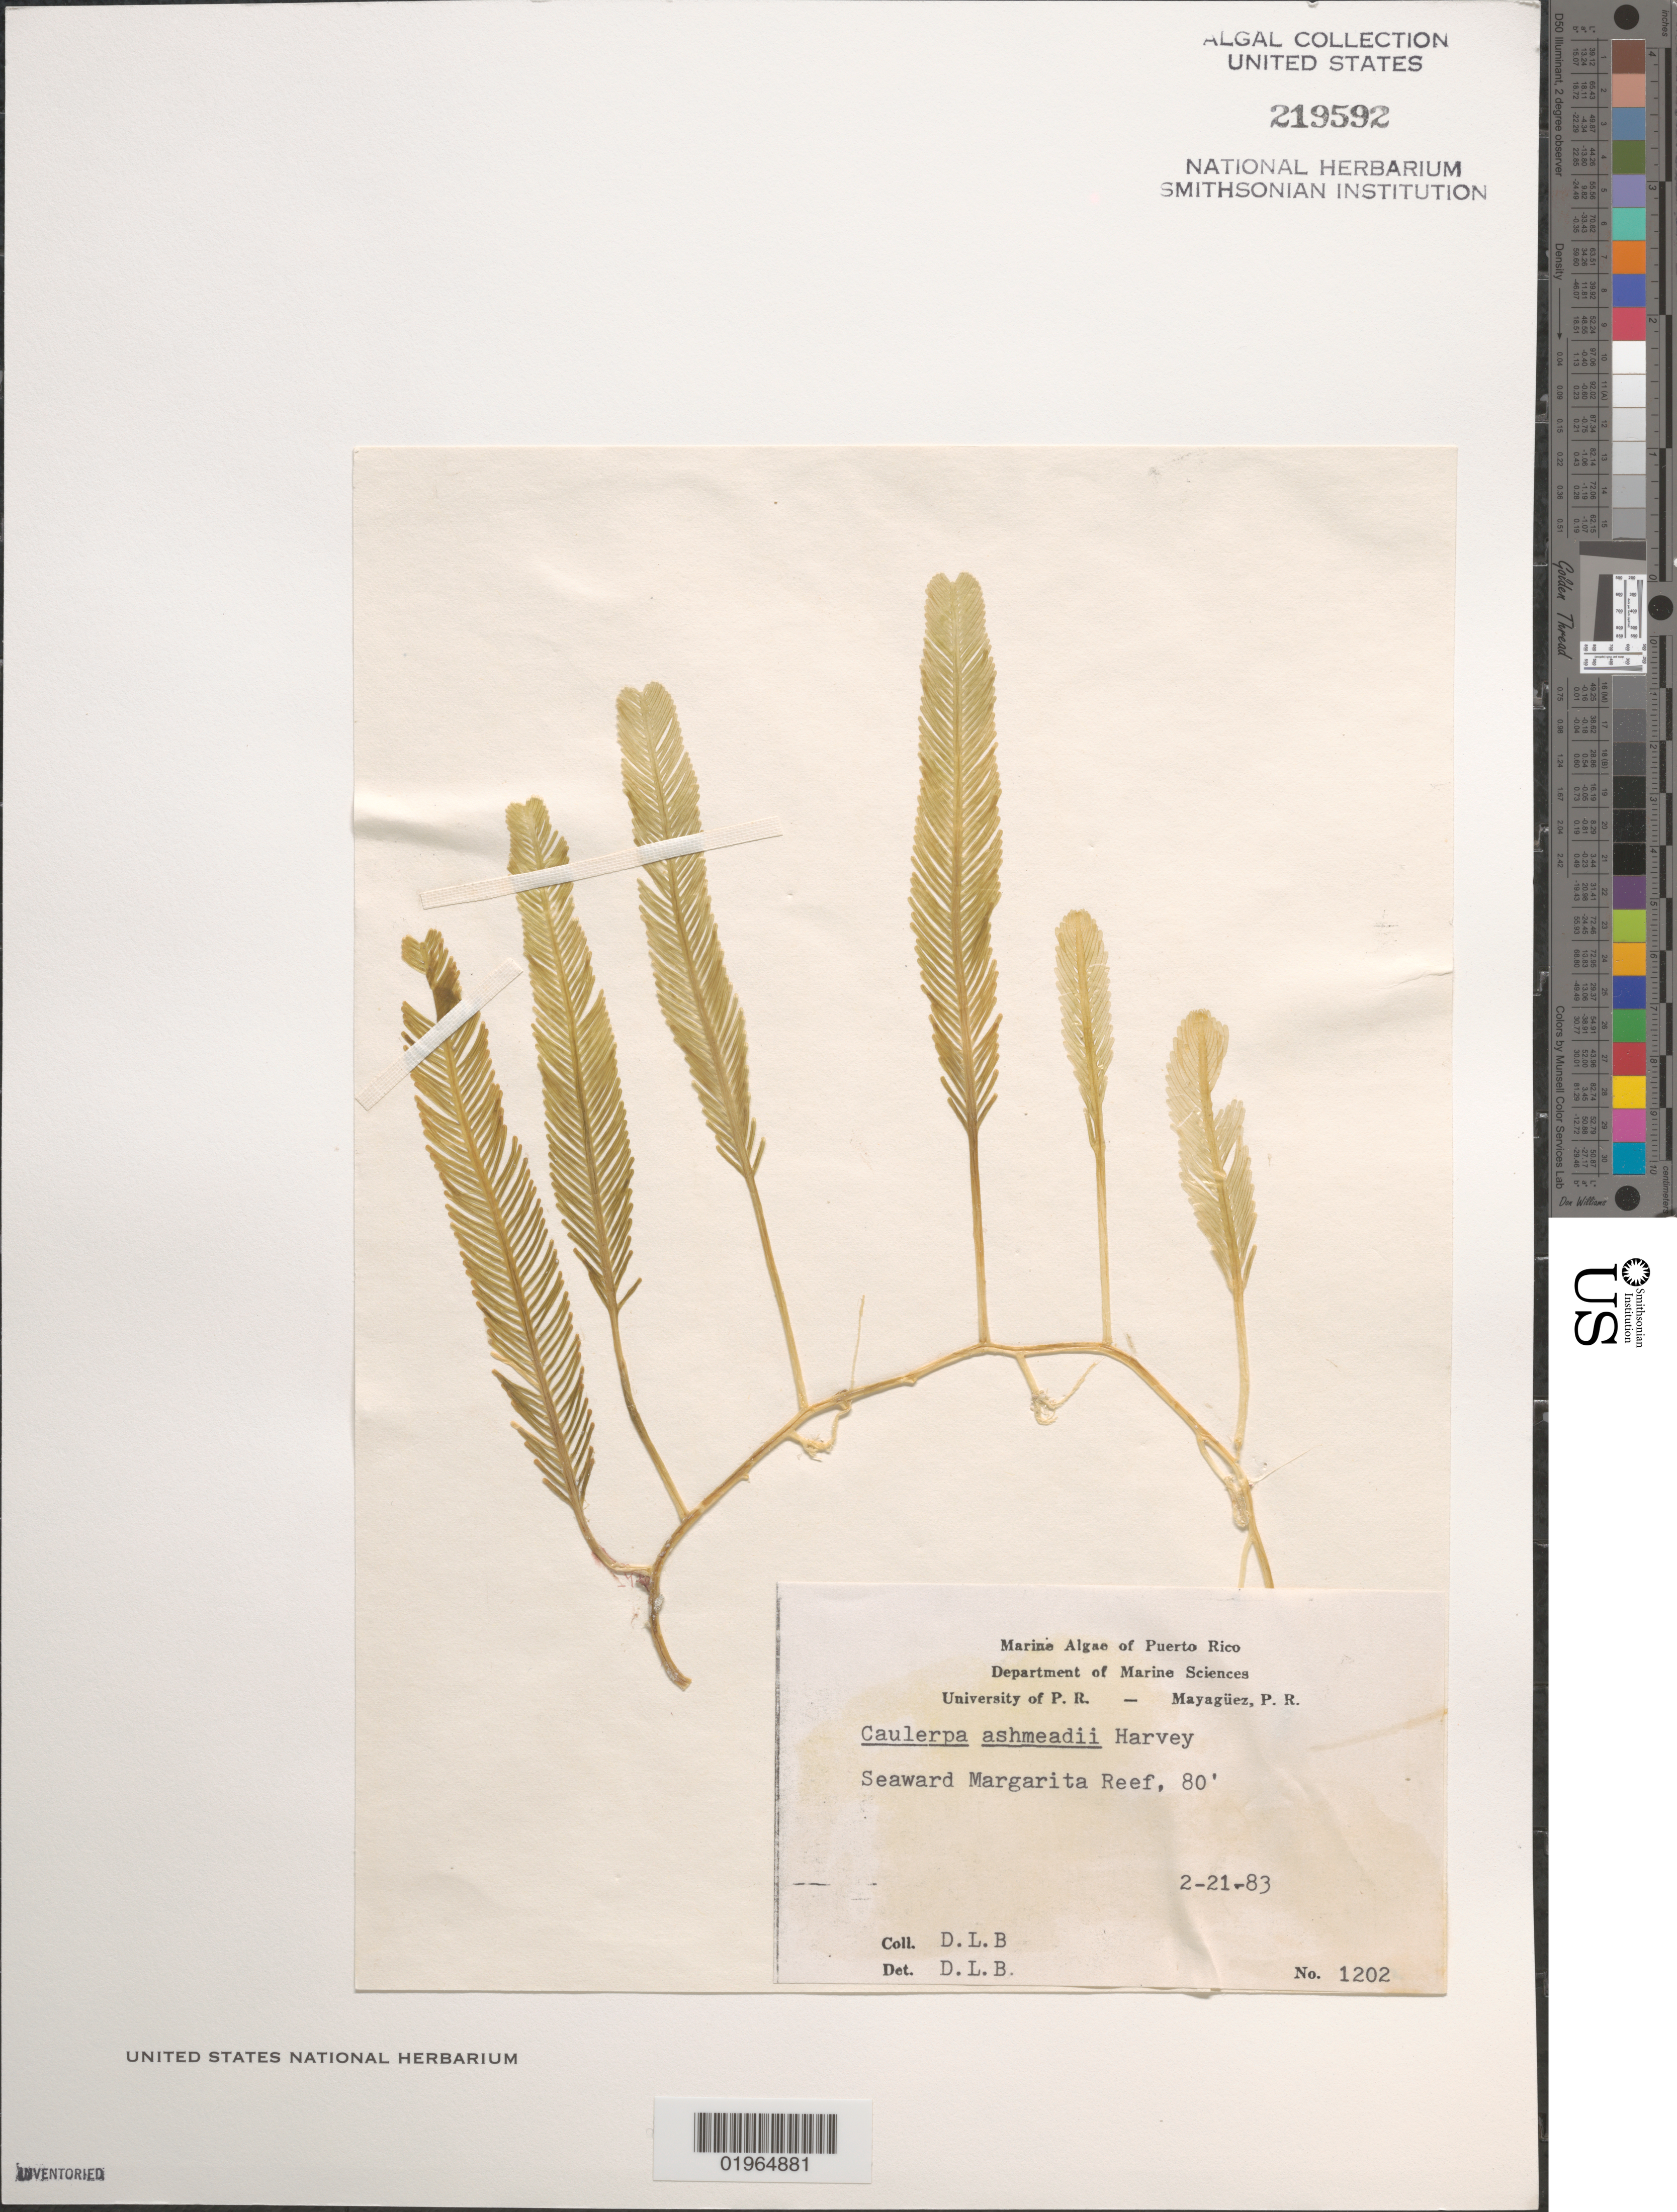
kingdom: Plantae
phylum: Chlorophyta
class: Ulvophyceae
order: Bryopsidales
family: Caulerpaceae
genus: Caulerpa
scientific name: Caulerpa ashmeadii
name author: Harv.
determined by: Ballantine, D. L.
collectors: D.L. Ballantine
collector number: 1202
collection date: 1983-02-21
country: Puerto Rico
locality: Seaward Margarita Reef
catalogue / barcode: US 219592